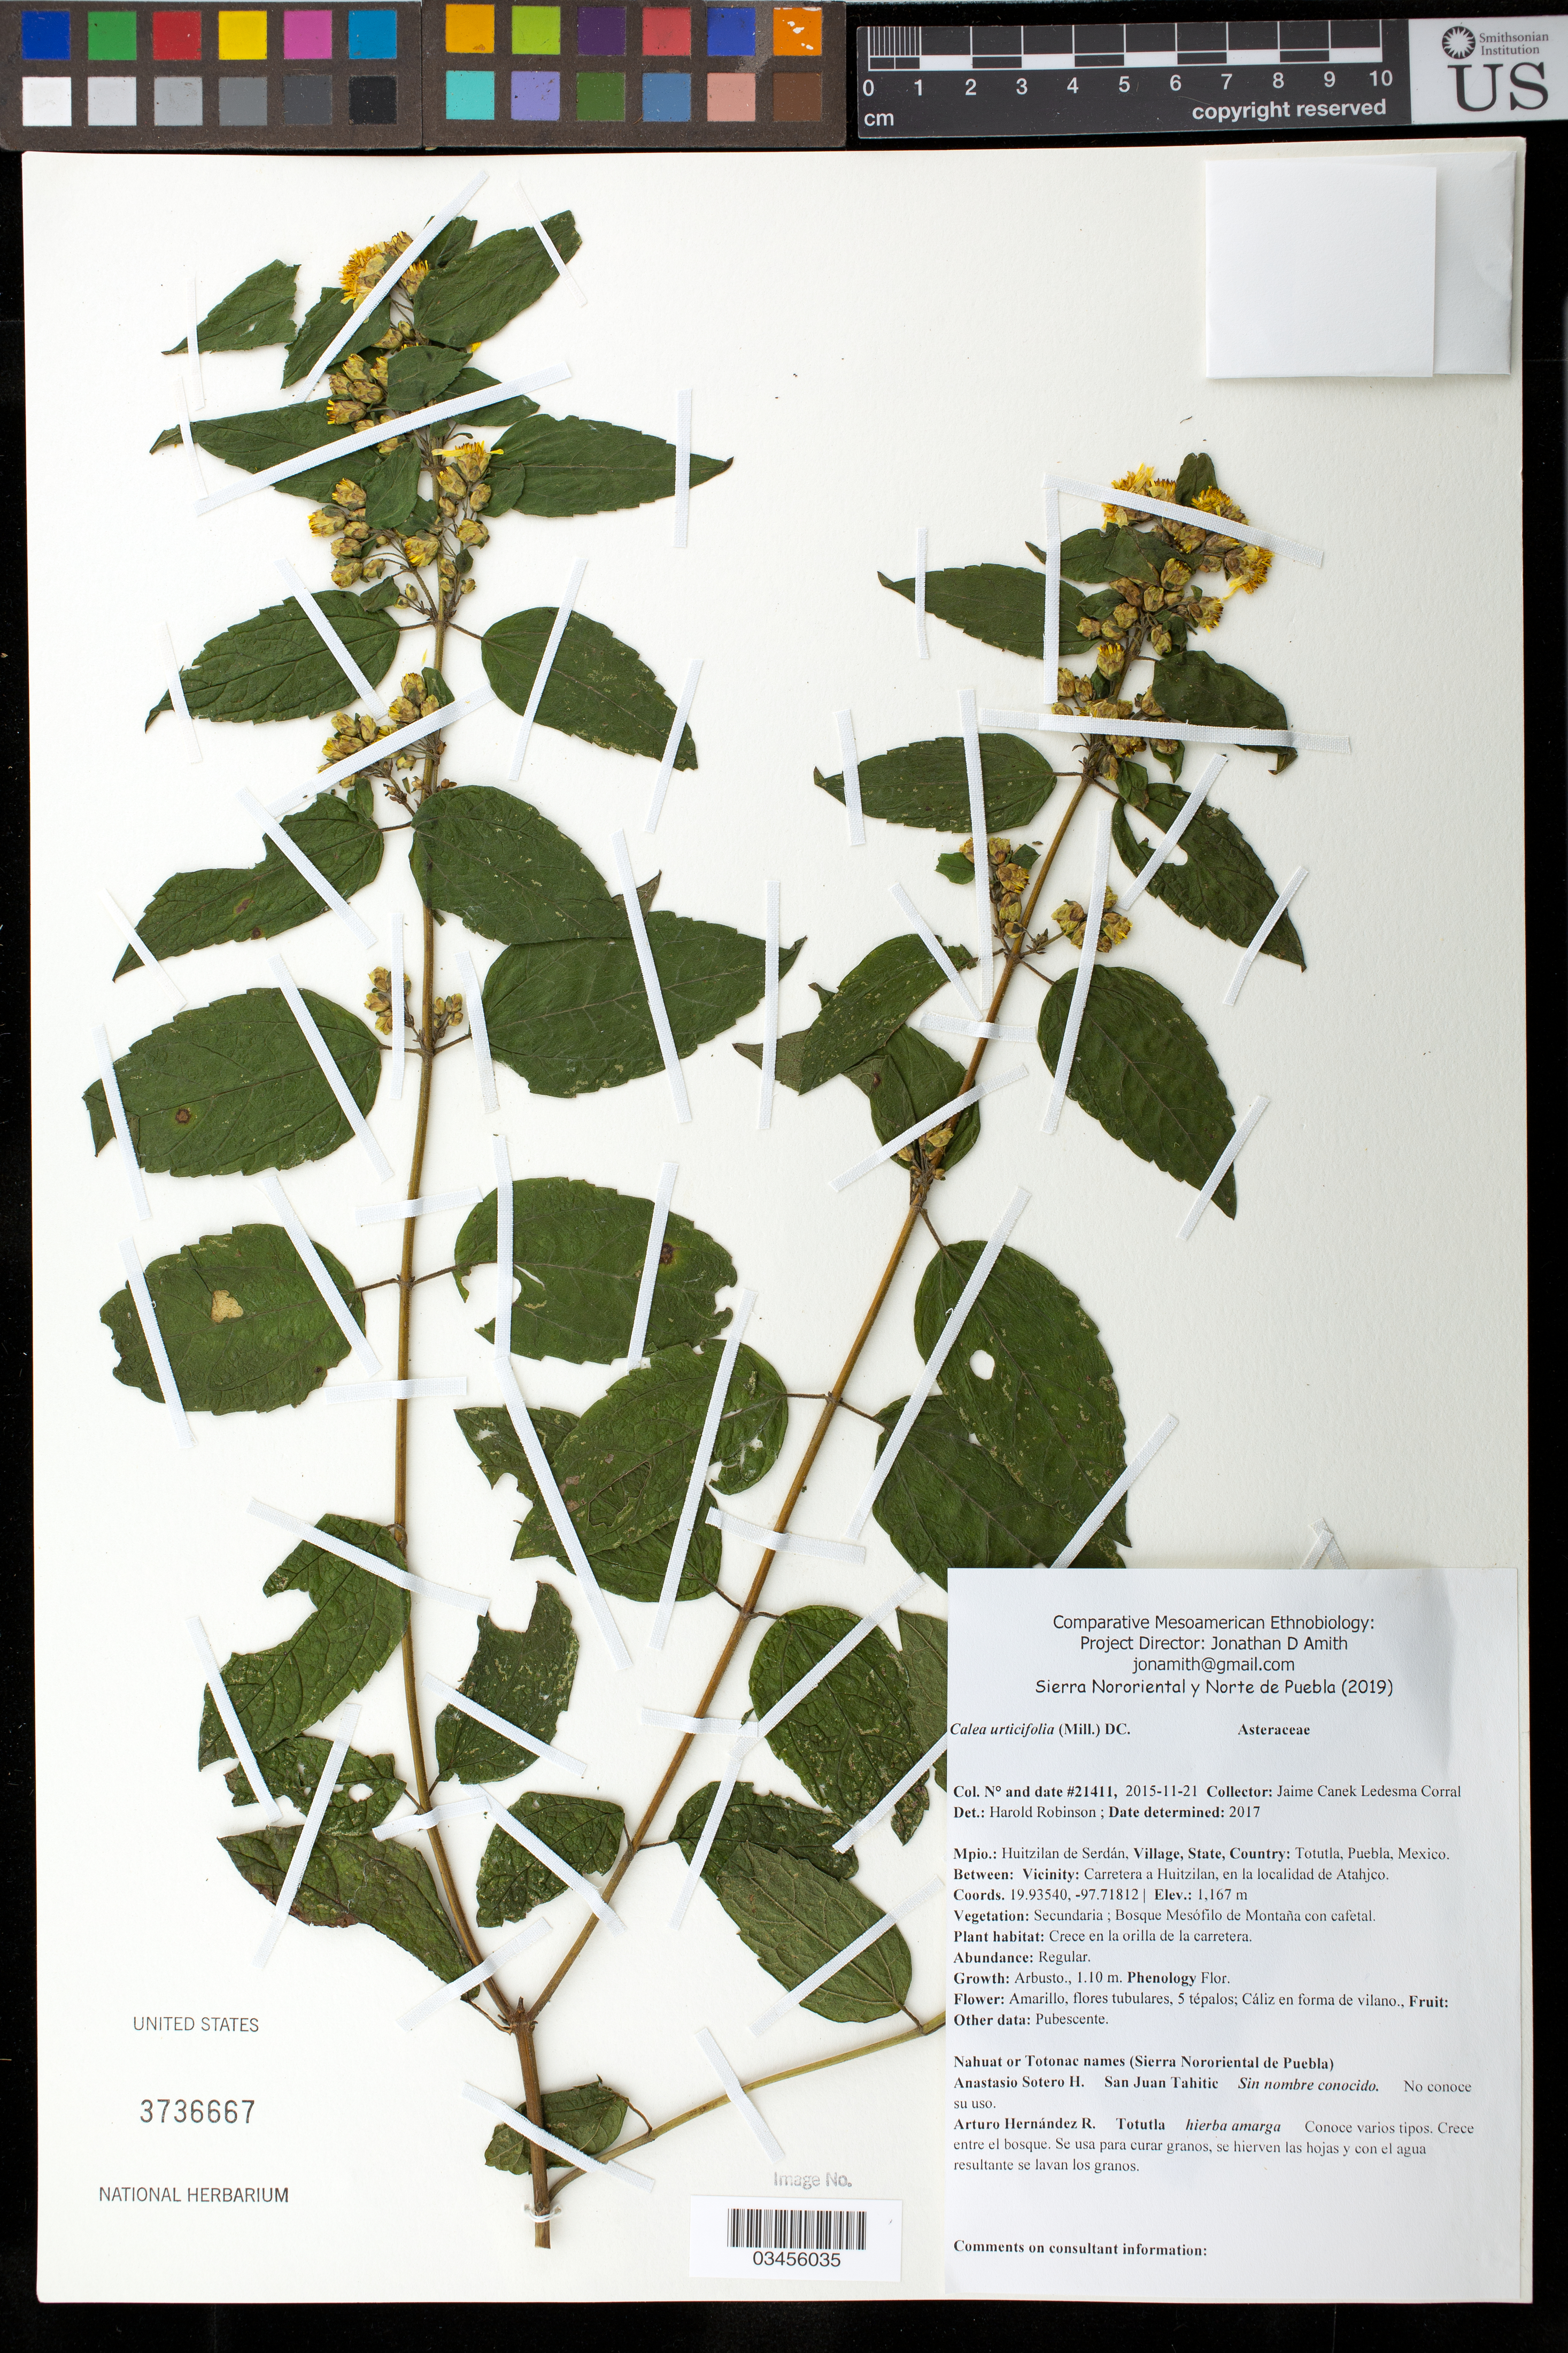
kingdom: Plantae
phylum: Tracheophyta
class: Magnoliopsida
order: Asterales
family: Asteraceae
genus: Calea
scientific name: Calea urticifolia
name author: (Mill.) DC.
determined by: Robinson, Harold E., (US)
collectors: Canek Ledesma C.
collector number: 21411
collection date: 2015-11-21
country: México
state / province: Puebla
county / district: Huitzilan de Serdán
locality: PUEBLO: Totutla; LOCALIDAD EXACTA: Carretera a Huitzilan, en la localidad de Atahjco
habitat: Bosque mesófilo de montaña con cafetal | Crece en la orilla de la carretera.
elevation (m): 1167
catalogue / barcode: US 3736667